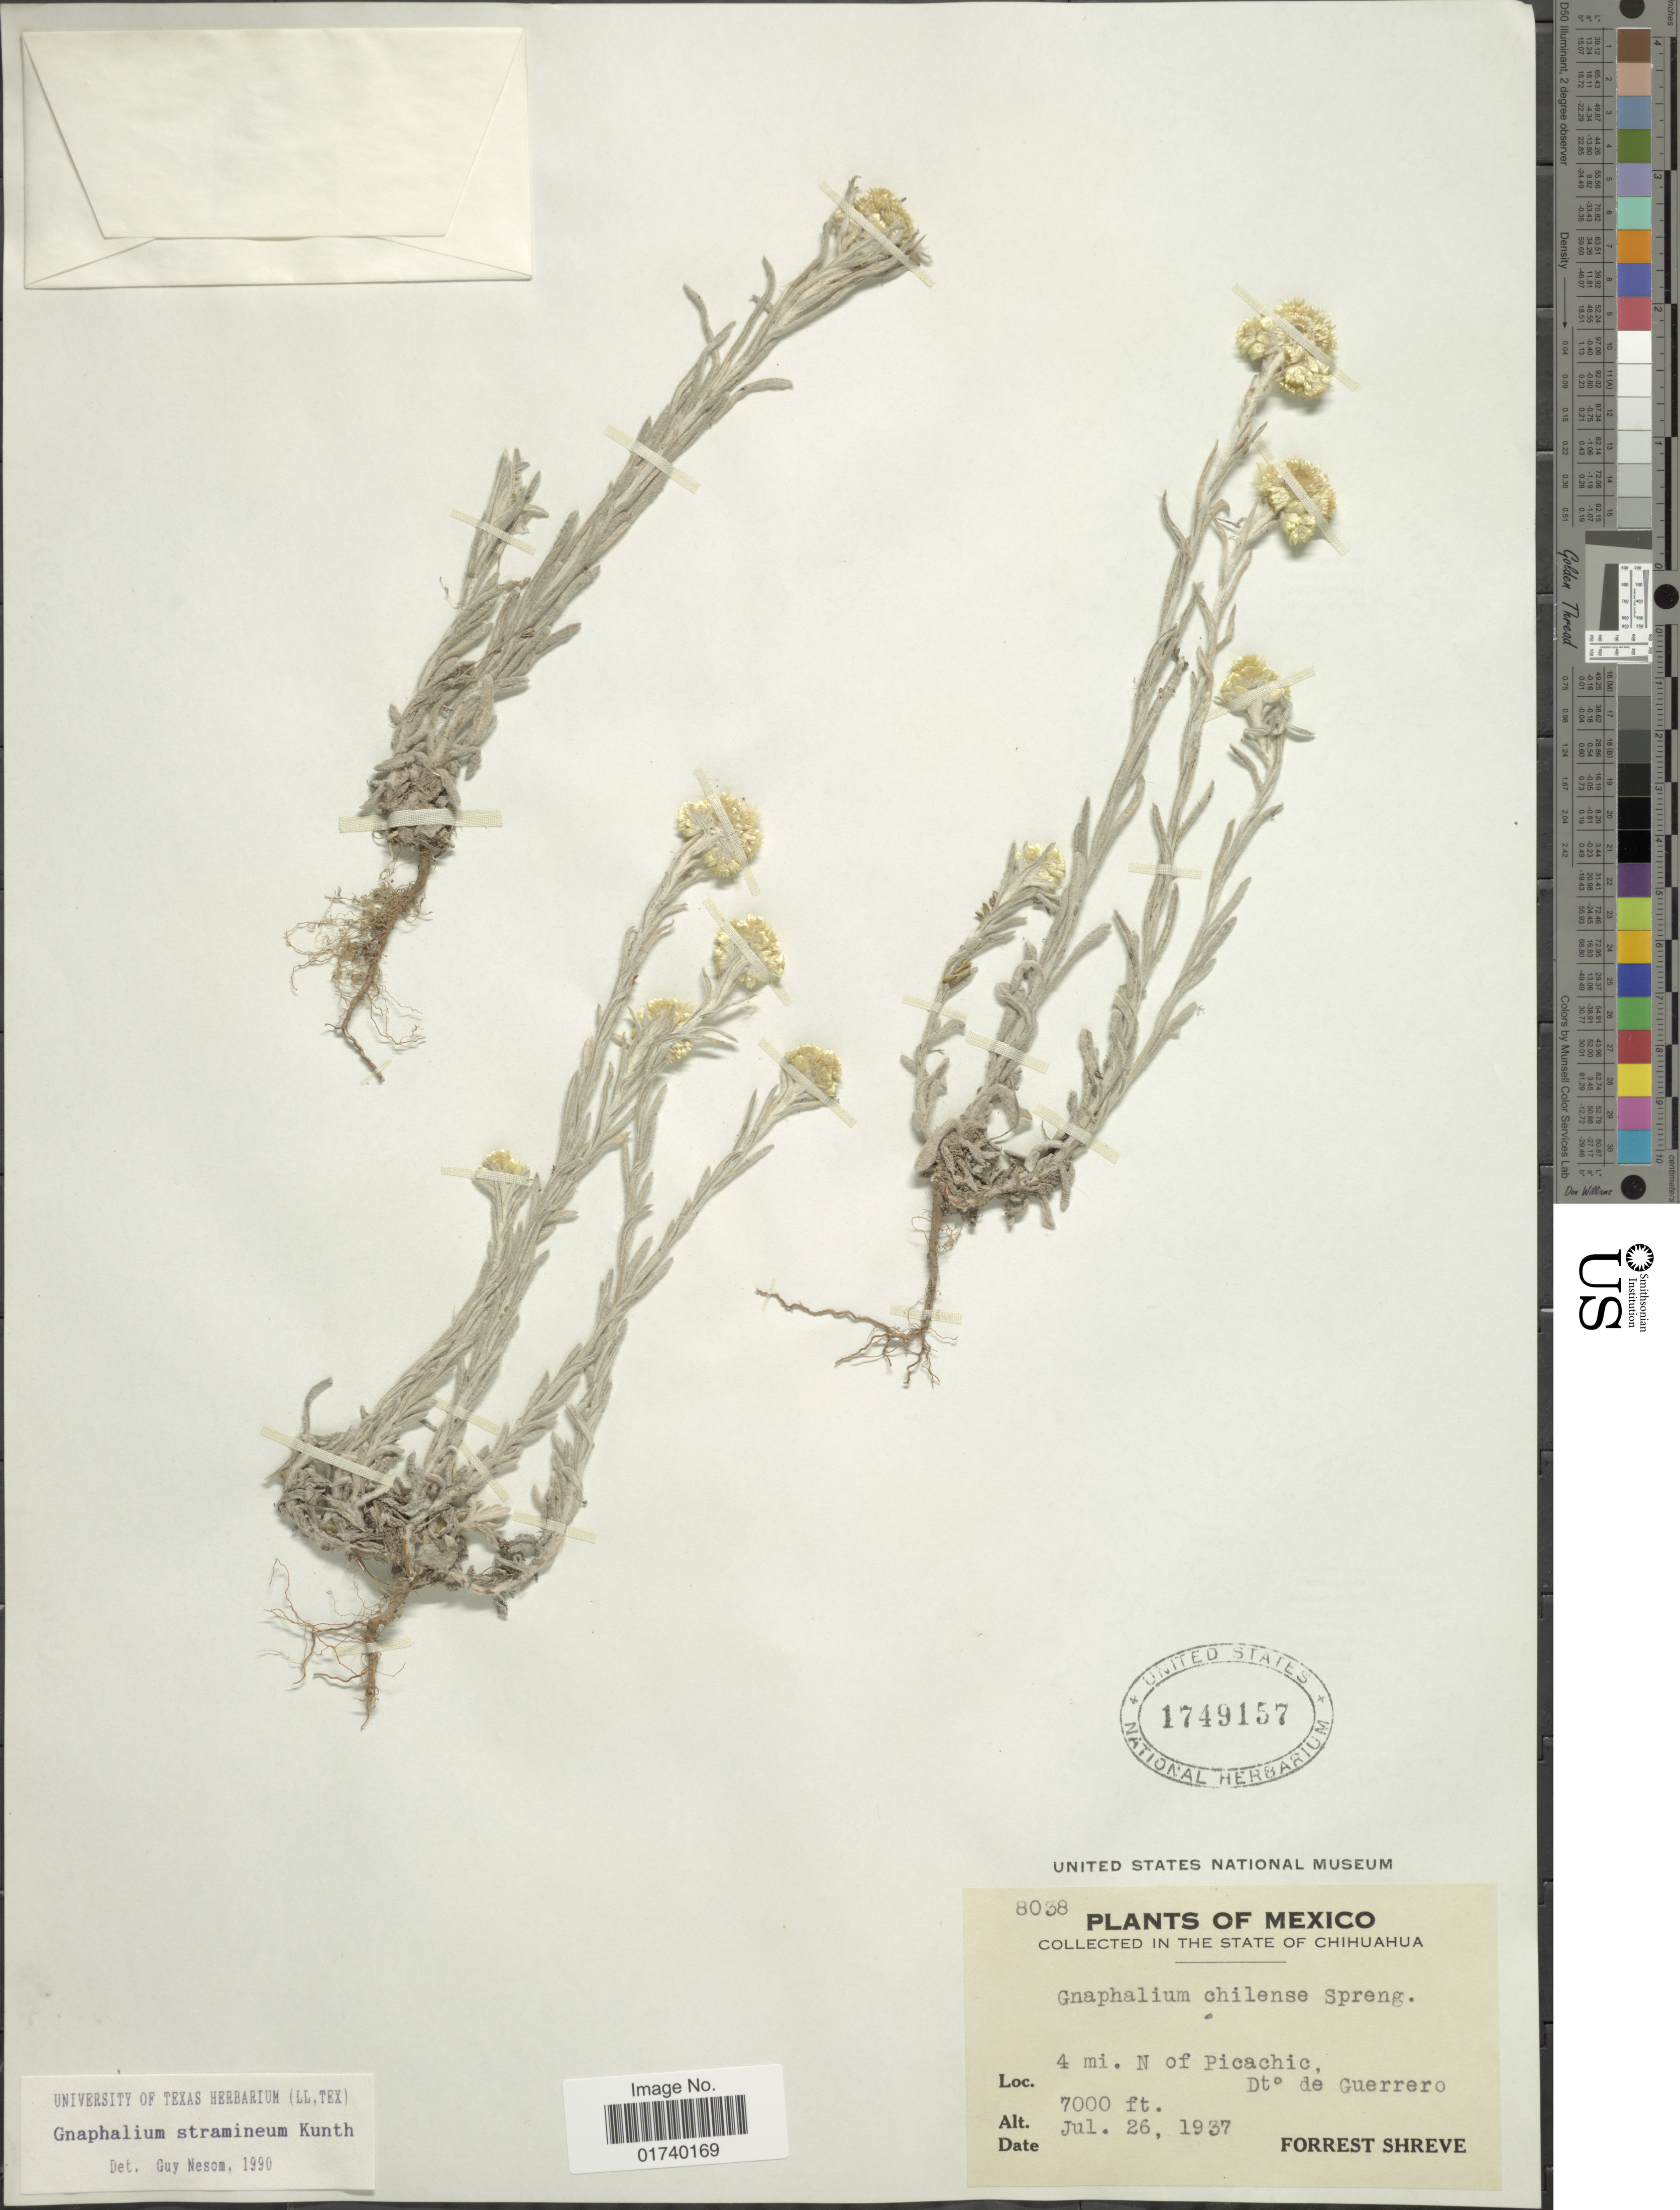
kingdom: Plantae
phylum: Tracheophyta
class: Magnoliopsida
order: Asterales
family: Asteraceae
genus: Pseudognaphalium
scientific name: Pseudognaphalium stramineum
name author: (Kunth) Anderb.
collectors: F. Shreve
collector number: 8038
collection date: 1937-07-26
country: Mexico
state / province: Guerrero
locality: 4 mi N of Picachic, Dto de Guerrero.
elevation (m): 2134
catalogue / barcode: US 1749157